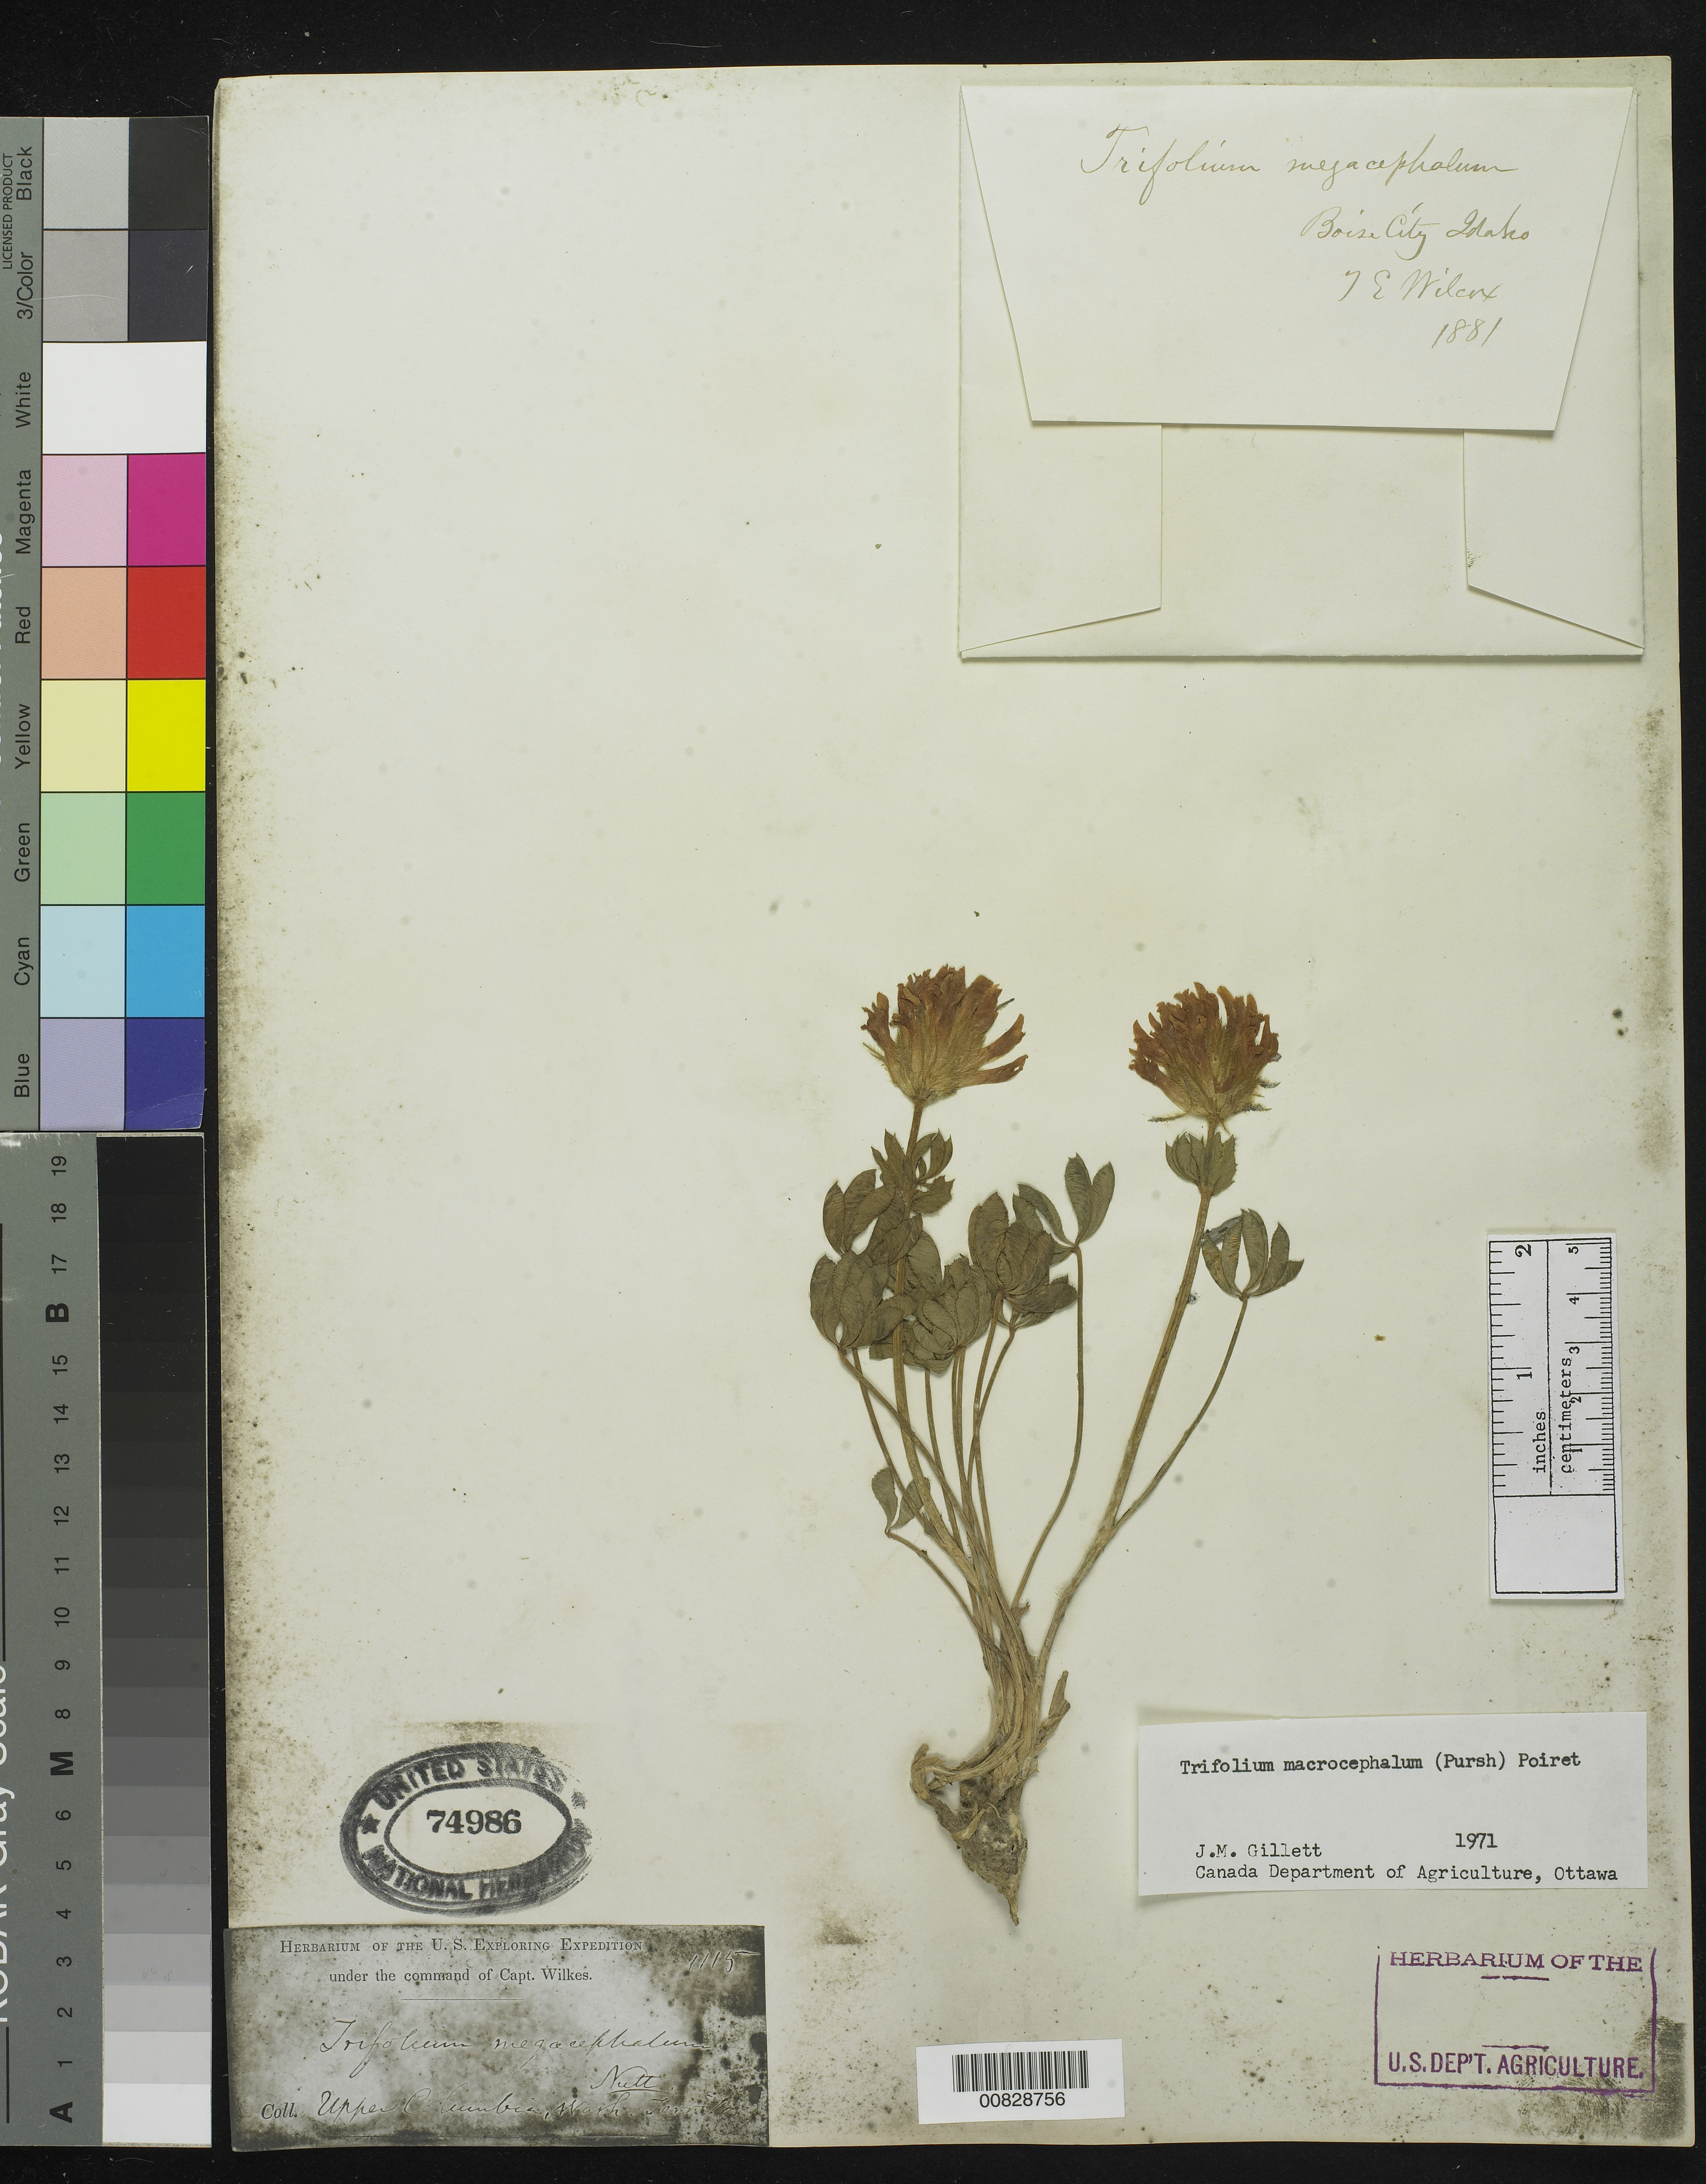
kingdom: Plantae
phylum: Tracheophyta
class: Magnoliopsida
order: Fabales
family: Fabaceae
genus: Trifolium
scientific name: Trifolium macrocephalum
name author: (Pursh) Poir.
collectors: Wilkes Explor. Exped.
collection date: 1838/1842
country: United States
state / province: Washington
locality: Upper Columbia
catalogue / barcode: US 74986